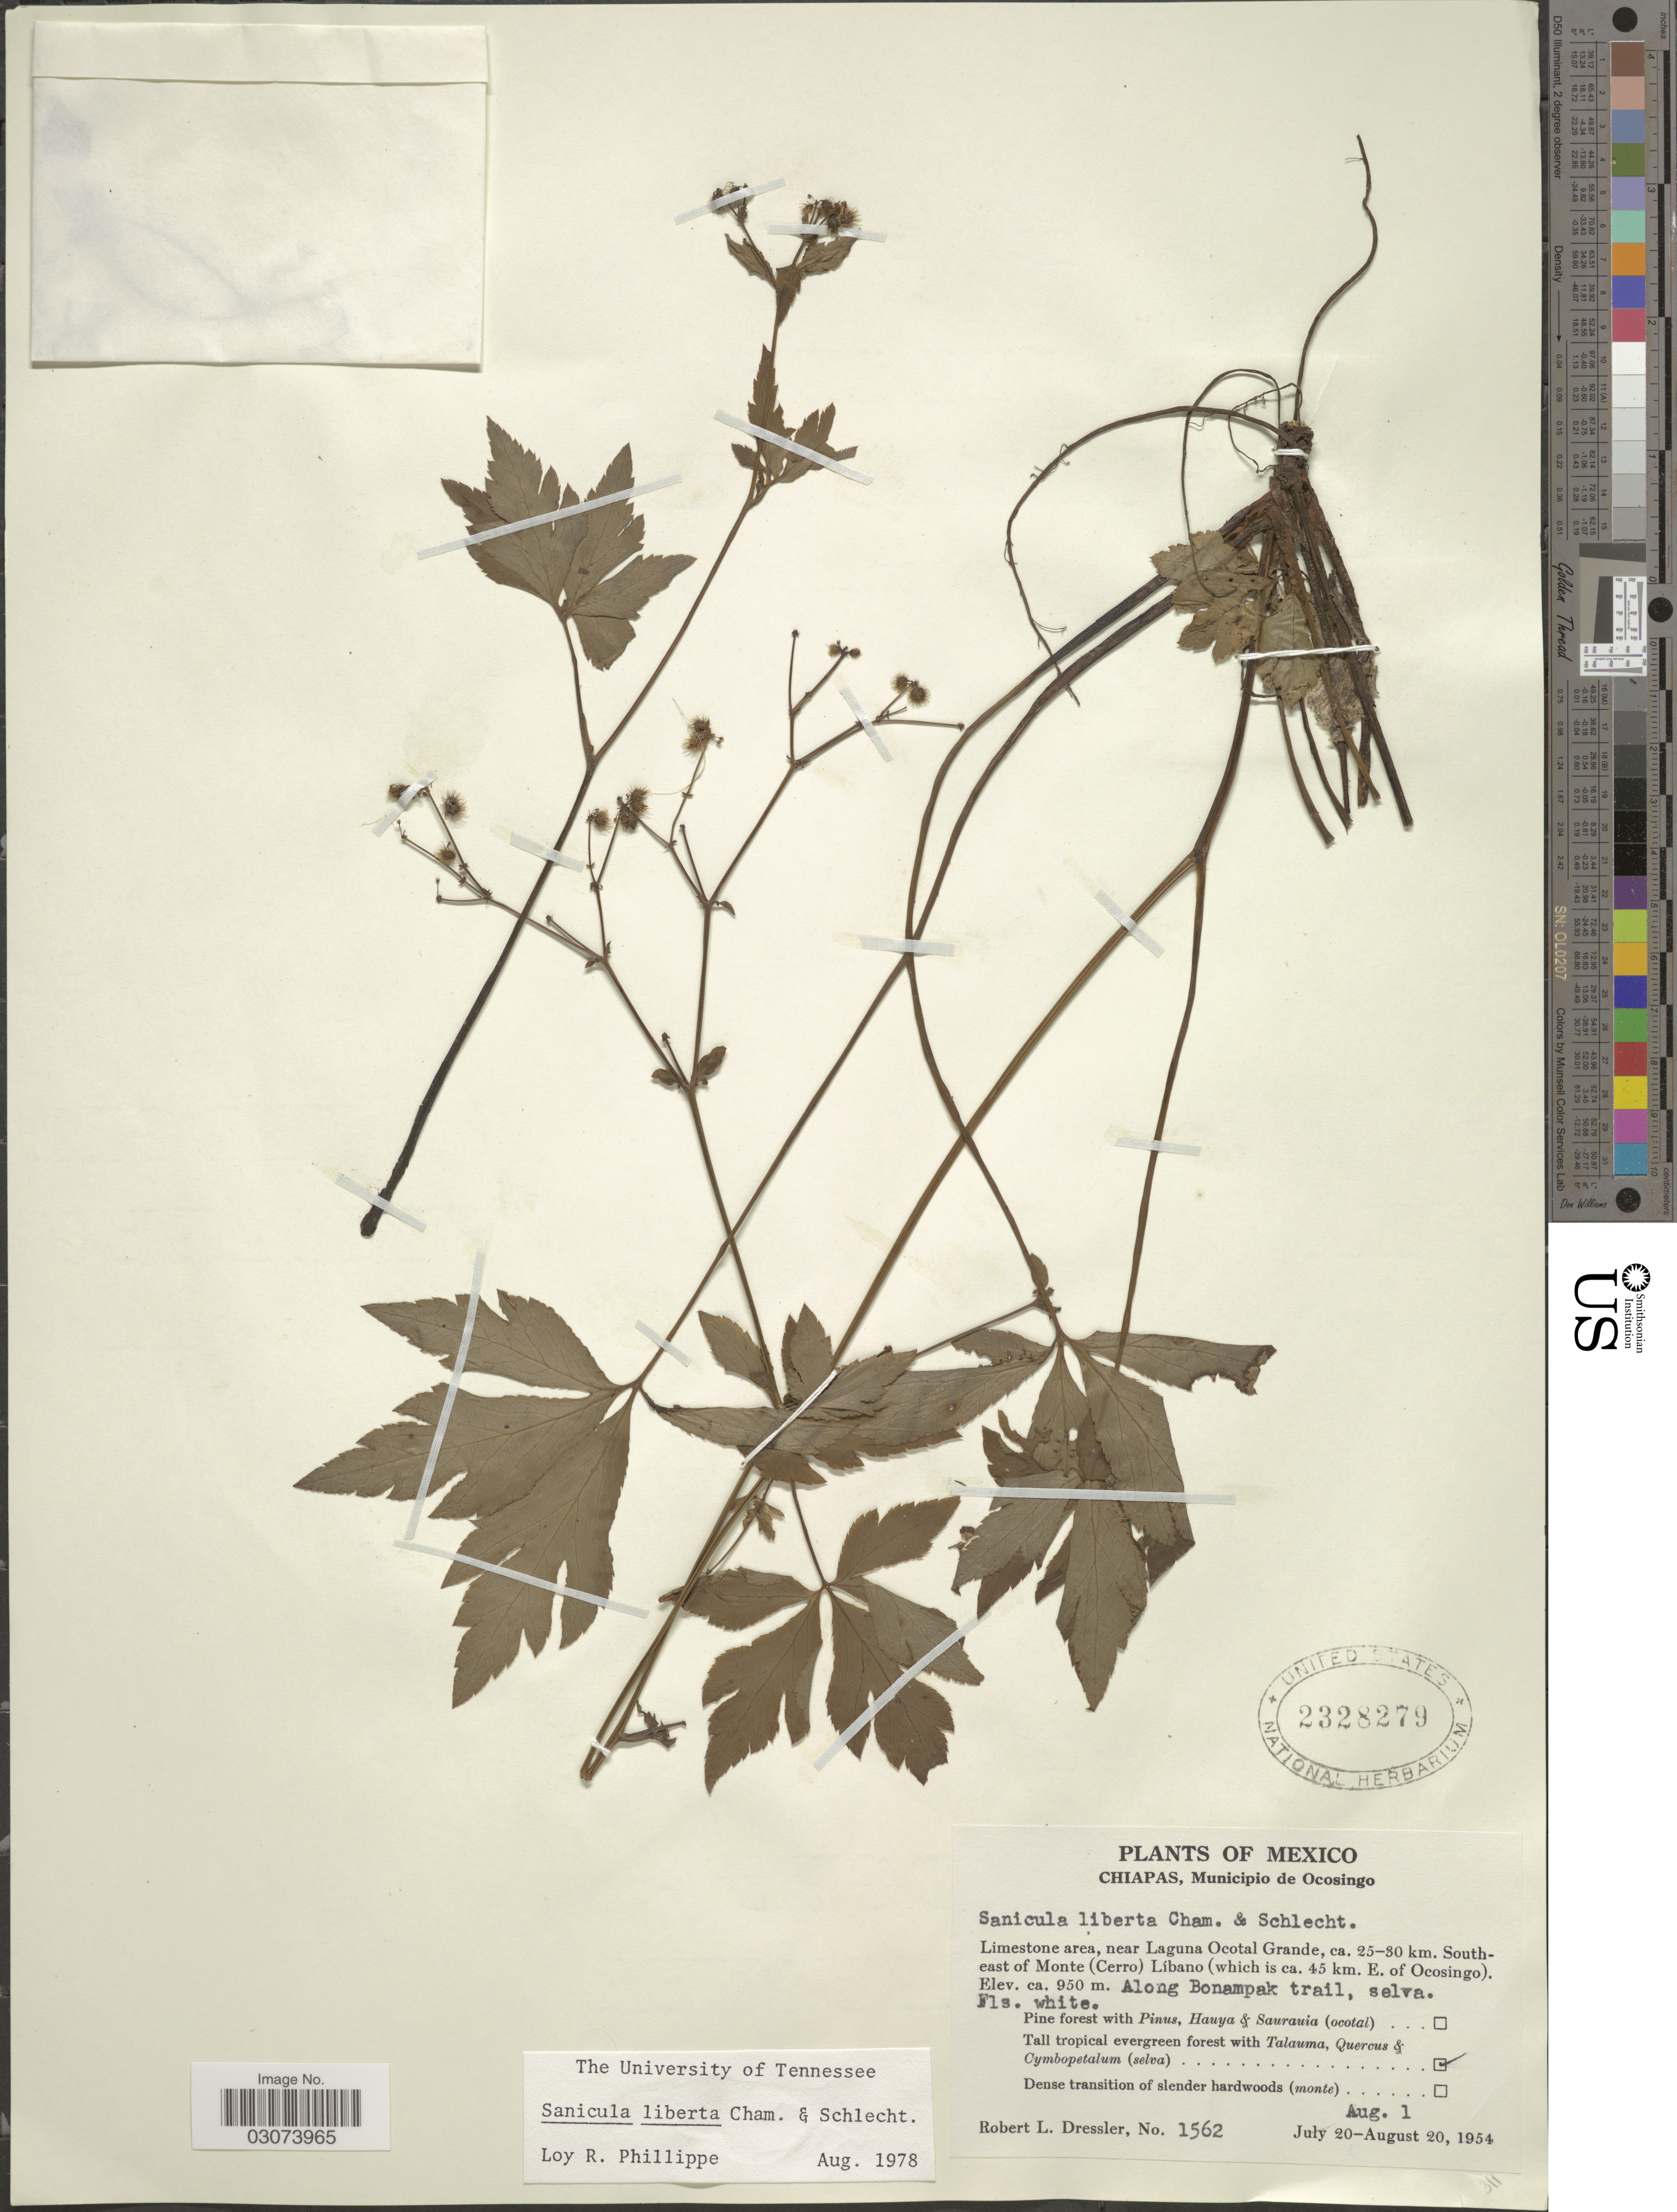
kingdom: Plantae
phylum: Tracheophyta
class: Magnoliopsida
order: Apiales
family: Apiaceae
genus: Sanicula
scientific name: Sanicula liberta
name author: Cham. & Schltdl.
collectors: R. Dressler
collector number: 1562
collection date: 1954-08-01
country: Mexico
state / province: Chiapas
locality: Municipio de Ocosingo. Near Laguna Ocotal Grande, ca. 25-30 km. South-east of Monte (Cerro) Líbano (which is ca. 45 km. E. of Ocosingo). Along Bonampak trail.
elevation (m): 950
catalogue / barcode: US 2328279